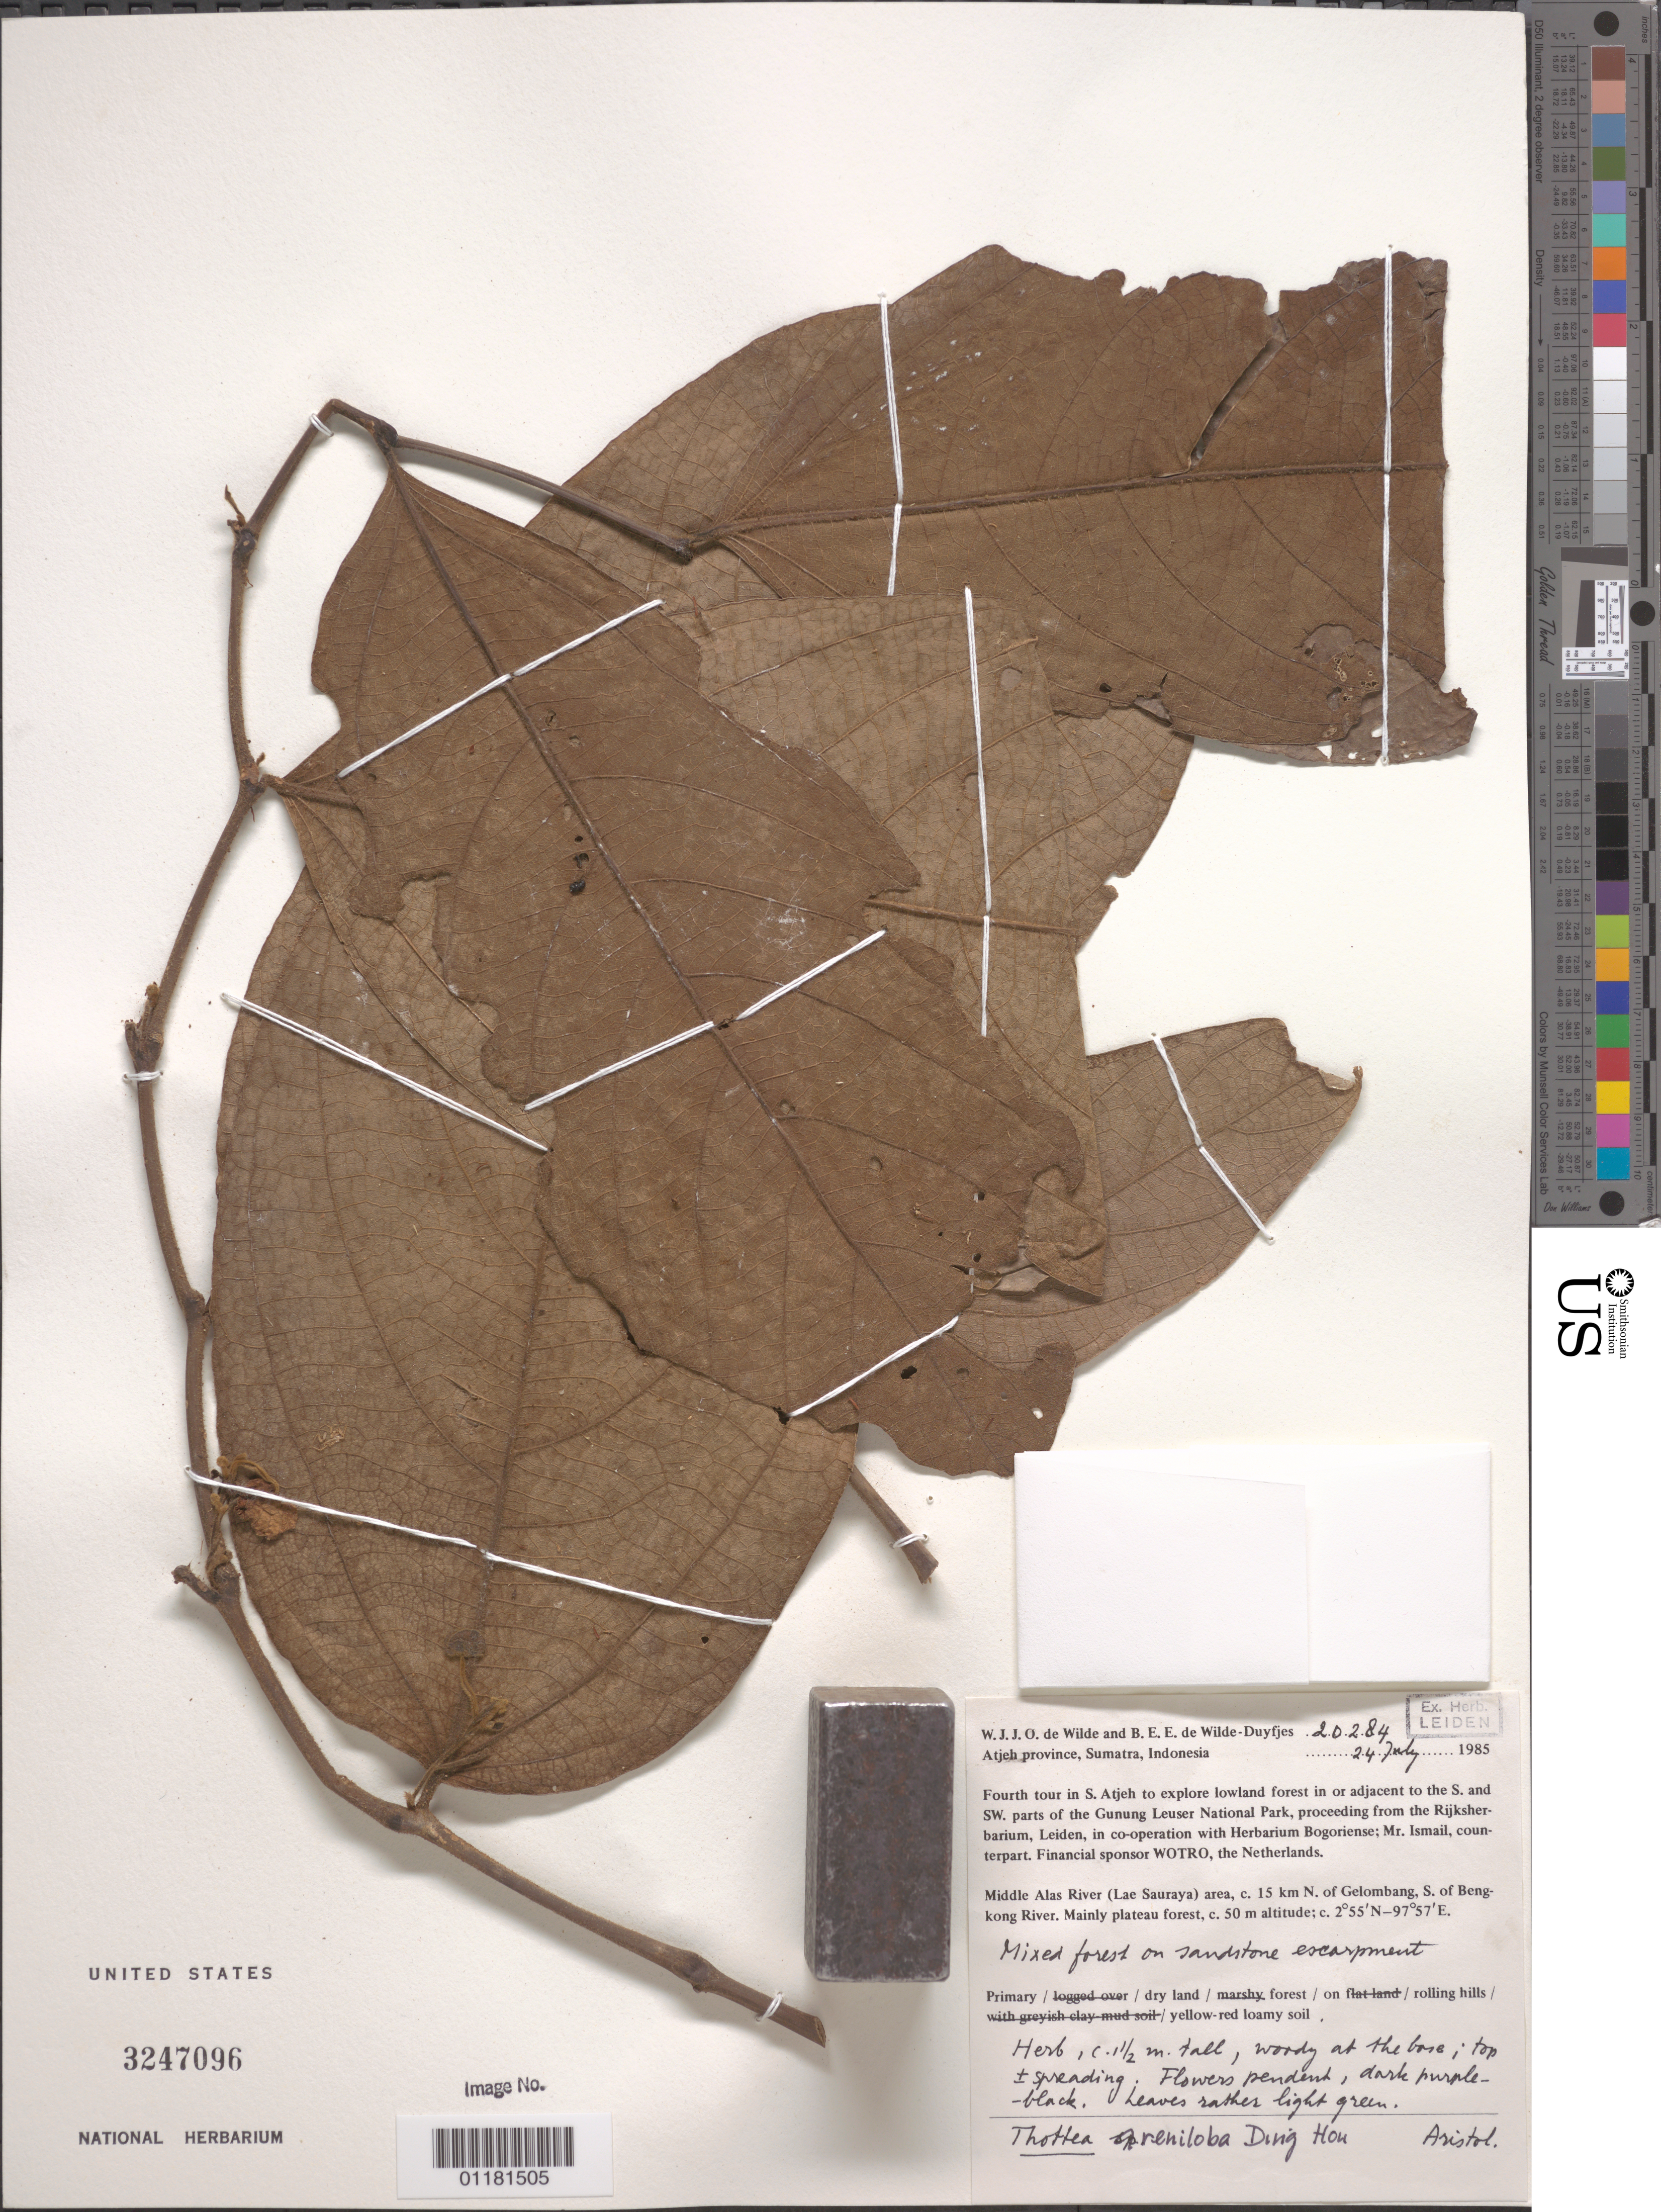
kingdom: Plantae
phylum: Tracheophyta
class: Magnoliopsida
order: Piperales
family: Aristolochiaceae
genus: Thottea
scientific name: Thottea reniloba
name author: Ding Hou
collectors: W. J. de Wilde & B. E. de Wilde-Duyfjes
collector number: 20284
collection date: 1985-07-24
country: Indonesia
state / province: Sumatra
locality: Atjeh Province. Fourth tour in S. Atjeh to explore lowland forest in or adjacent to the S. and SW. parts of the Gunung Leuser National Park. Middle Alas River (Lae Sauraya) area, c. 15 km N. of Gelombang, S. of Bengkong River.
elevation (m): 50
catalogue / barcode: US 3247096